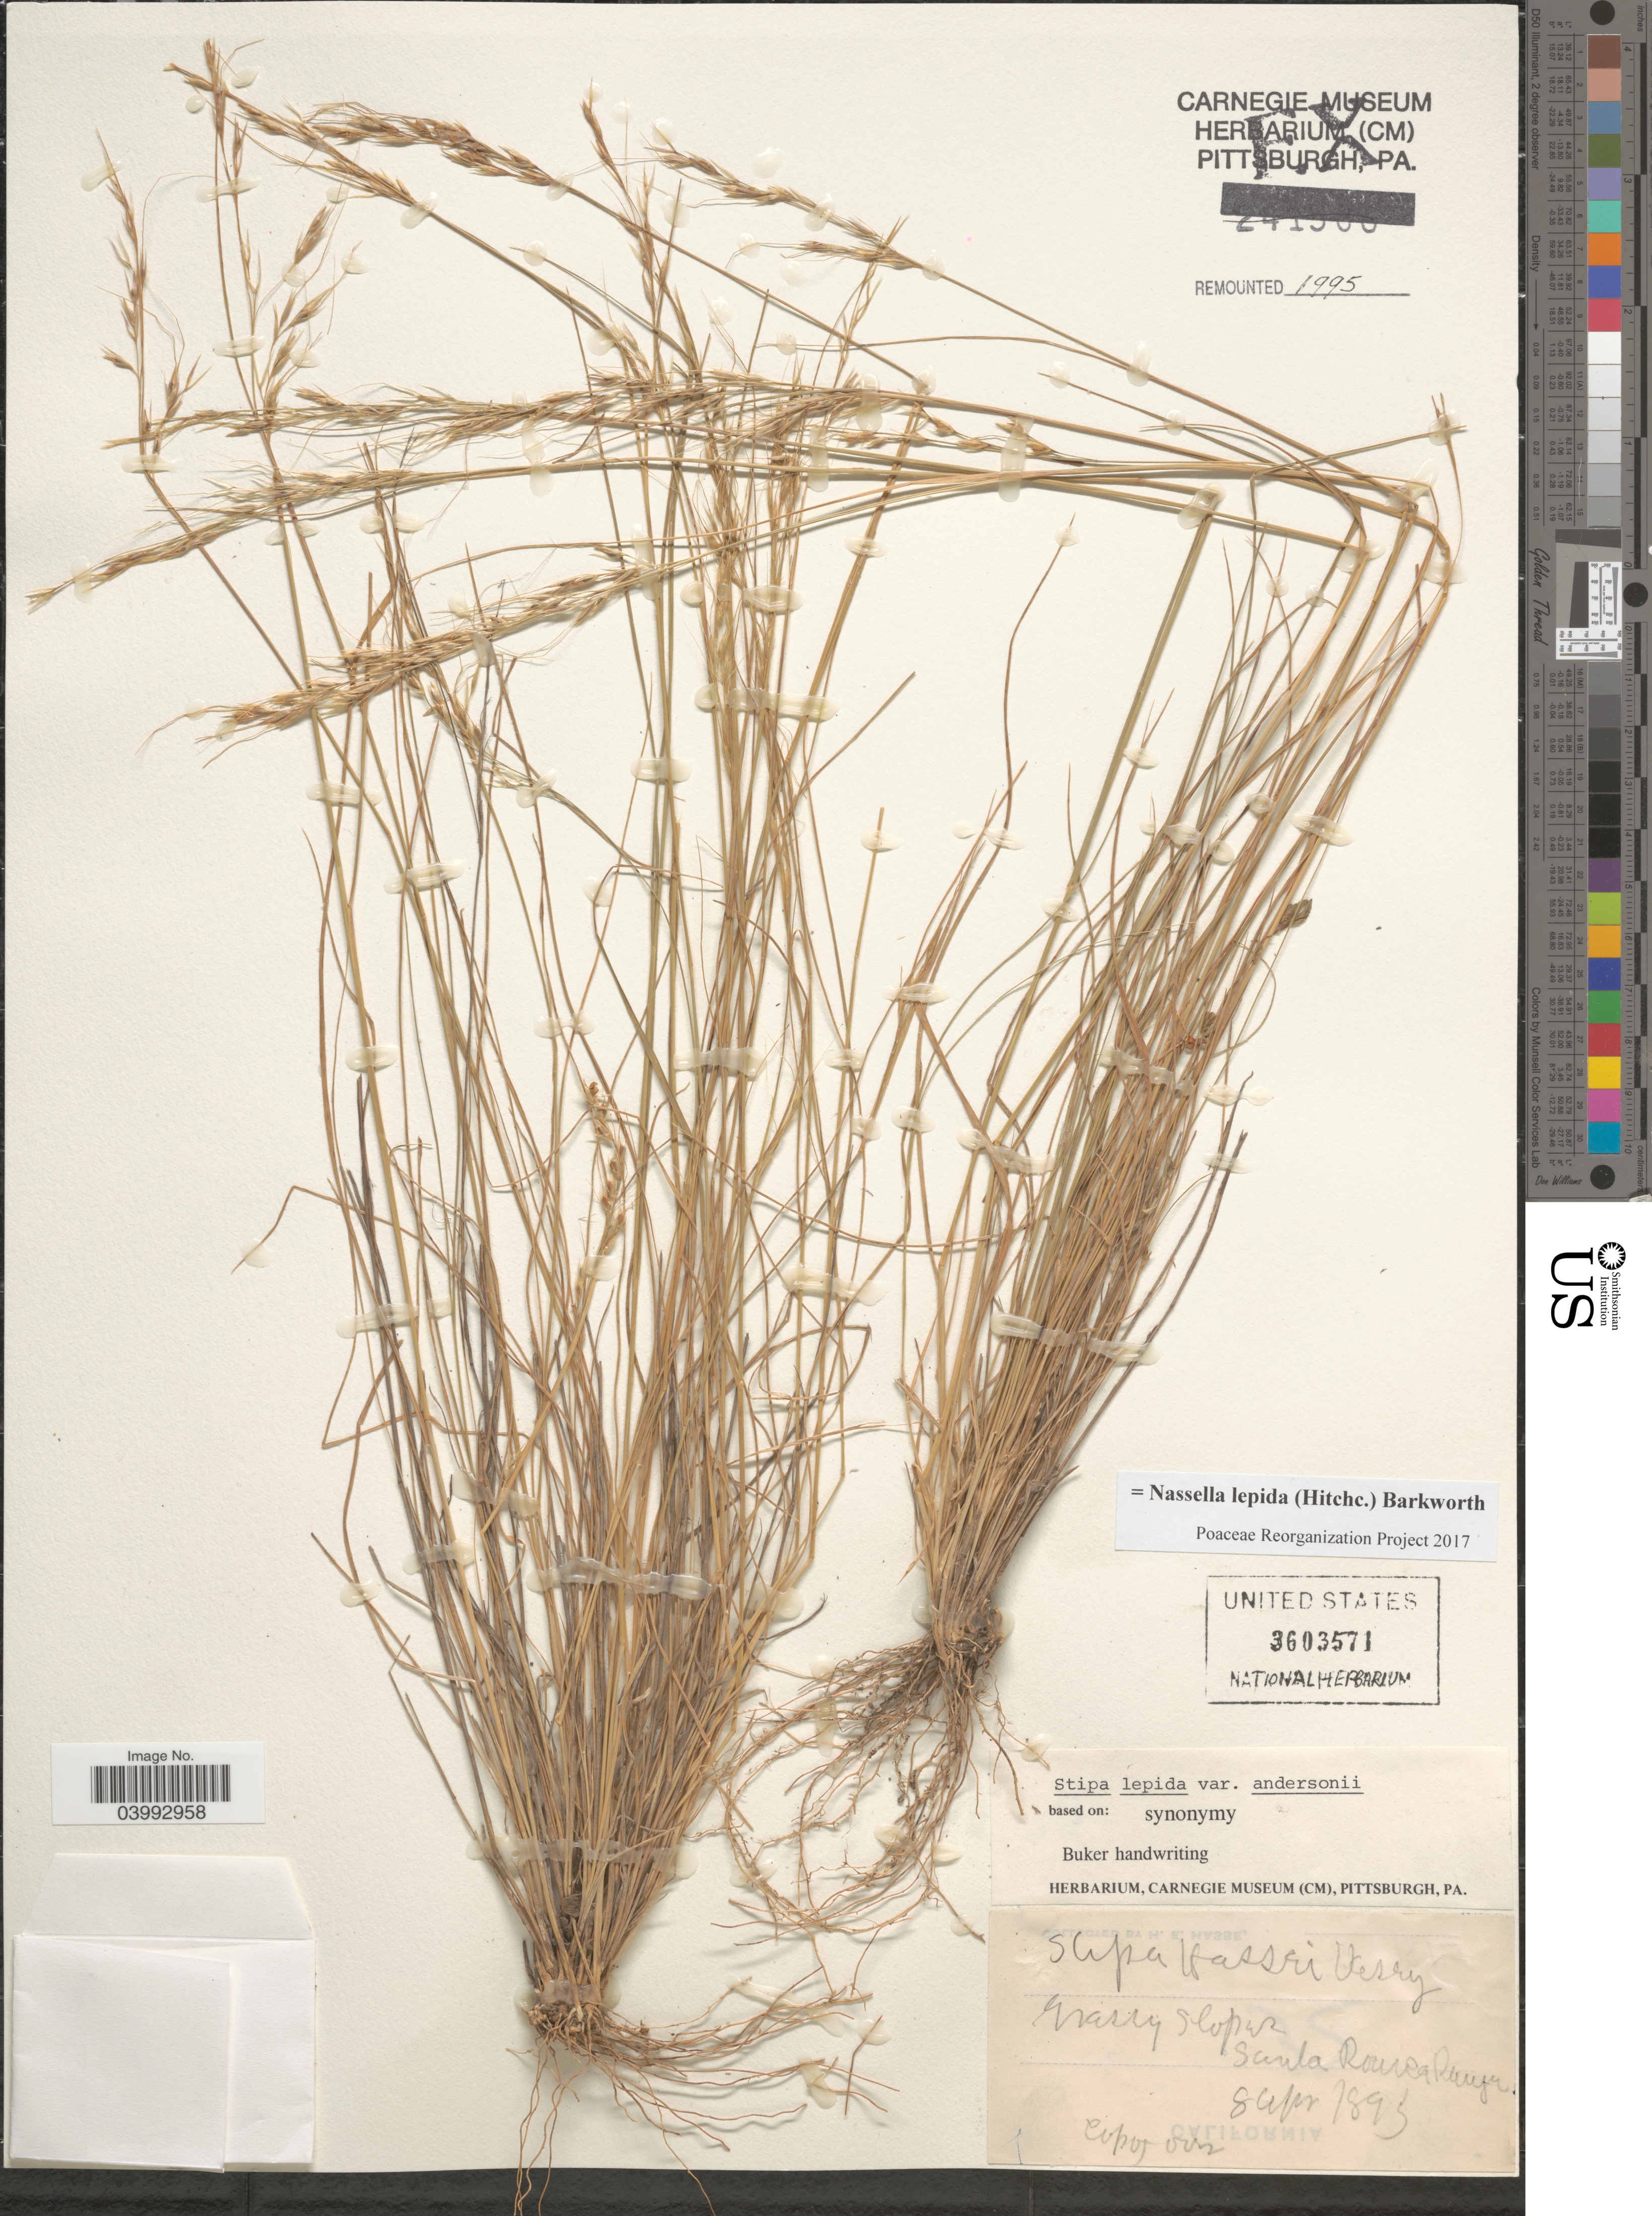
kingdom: Plantae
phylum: Tracheophyta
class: Liliopsida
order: Poales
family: Poaceae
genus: Nassella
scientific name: Nassella lepida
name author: (Hitchc.) Barkworth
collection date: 1893-04-08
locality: Grassy slopes Santa Romea [interpreted] Range.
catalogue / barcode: US 3603571